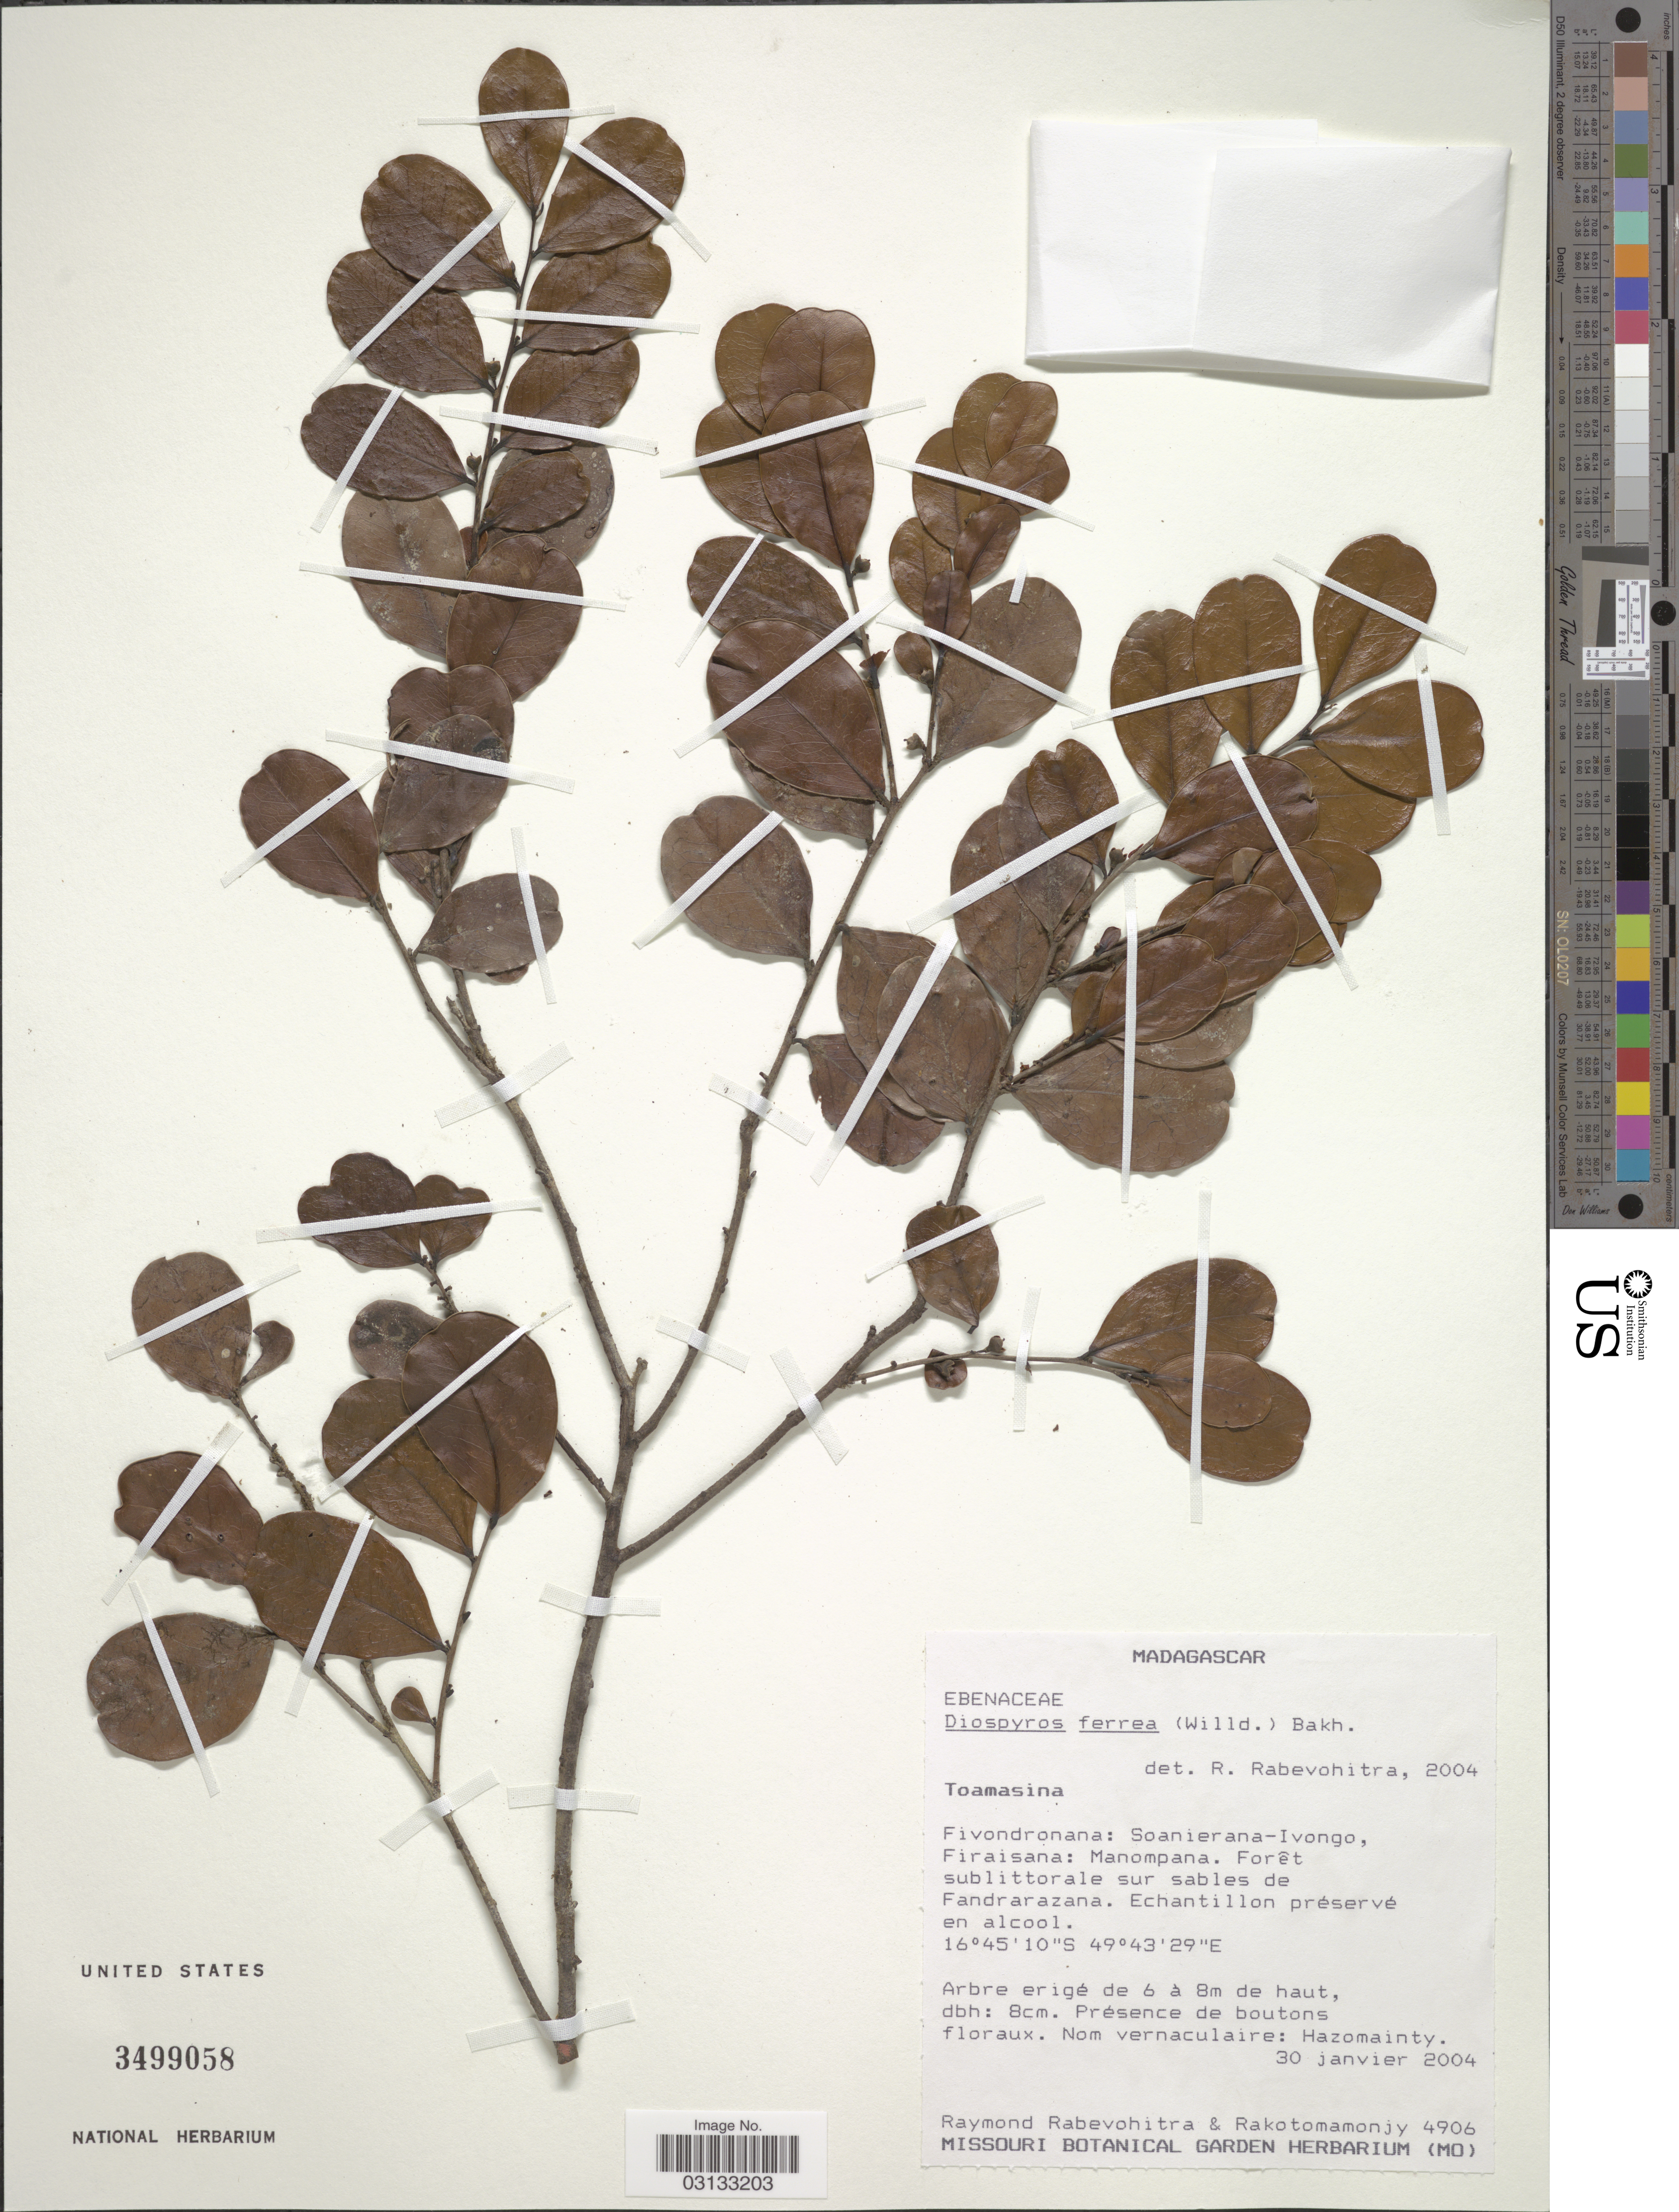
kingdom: Plantae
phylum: Tracheophyta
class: Magnoliopsida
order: Ericales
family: Ebenaceae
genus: Diospyros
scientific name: Diospyros ferrea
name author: (Willd.) Bakh.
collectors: R. Rabevohitra & Rakotomamonjy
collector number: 4906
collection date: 2004-01-30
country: Madagascar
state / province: Analanjirofo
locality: Fivondronana: Soanierana-Ivongo, Firaisana: Manompana. Forêt sublittorale sur sables de Fandrarazana.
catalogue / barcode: US 3499058